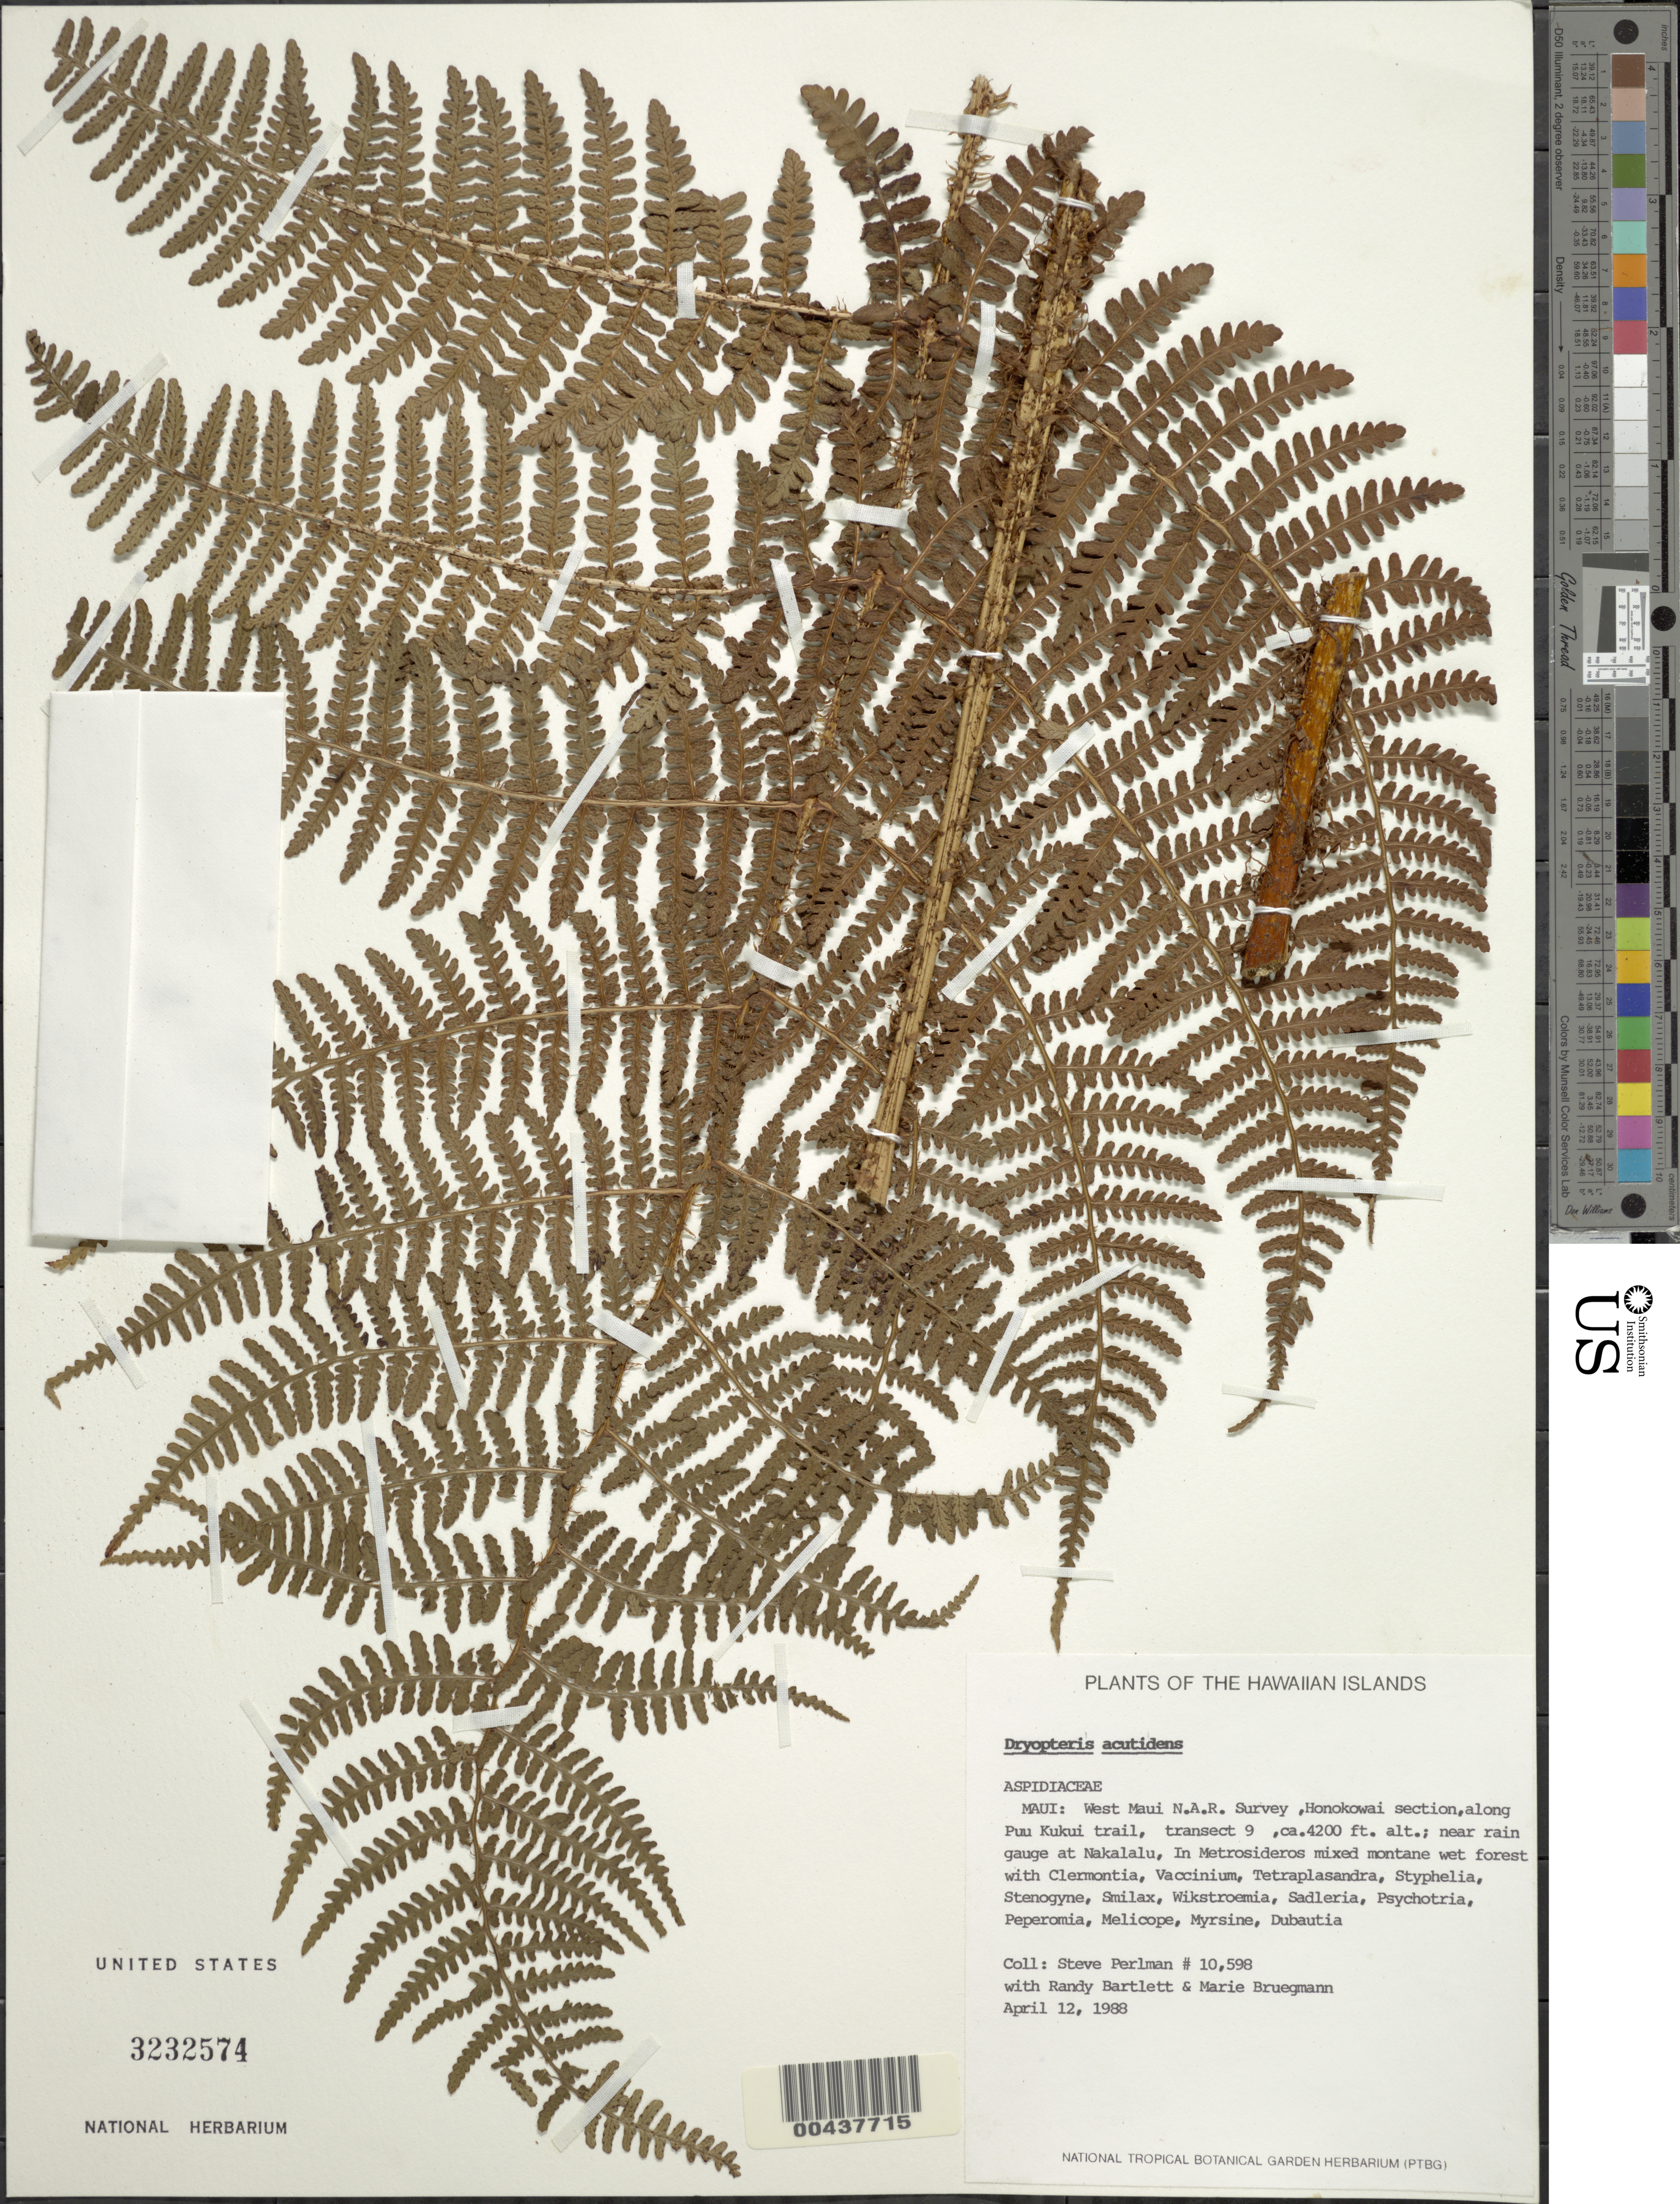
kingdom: Plantae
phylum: Tracheophyta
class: Polypodiopsida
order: Polypodiales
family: Dryopteridaceae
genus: Dryopteris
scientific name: Dryopteris acutidens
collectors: S. P. Perlman, R. Bartlett & M. Bruegmann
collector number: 10598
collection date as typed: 12 Apr 1988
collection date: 1988-04-12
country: United States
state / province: Hawaii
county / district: Maui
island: Maui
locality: W Maui N.A.R. survey, Honokowai section, along Puu Kukui trail, transect 9, near rain gauge at Nakalalu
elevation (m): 1280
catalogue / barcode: US 3232574